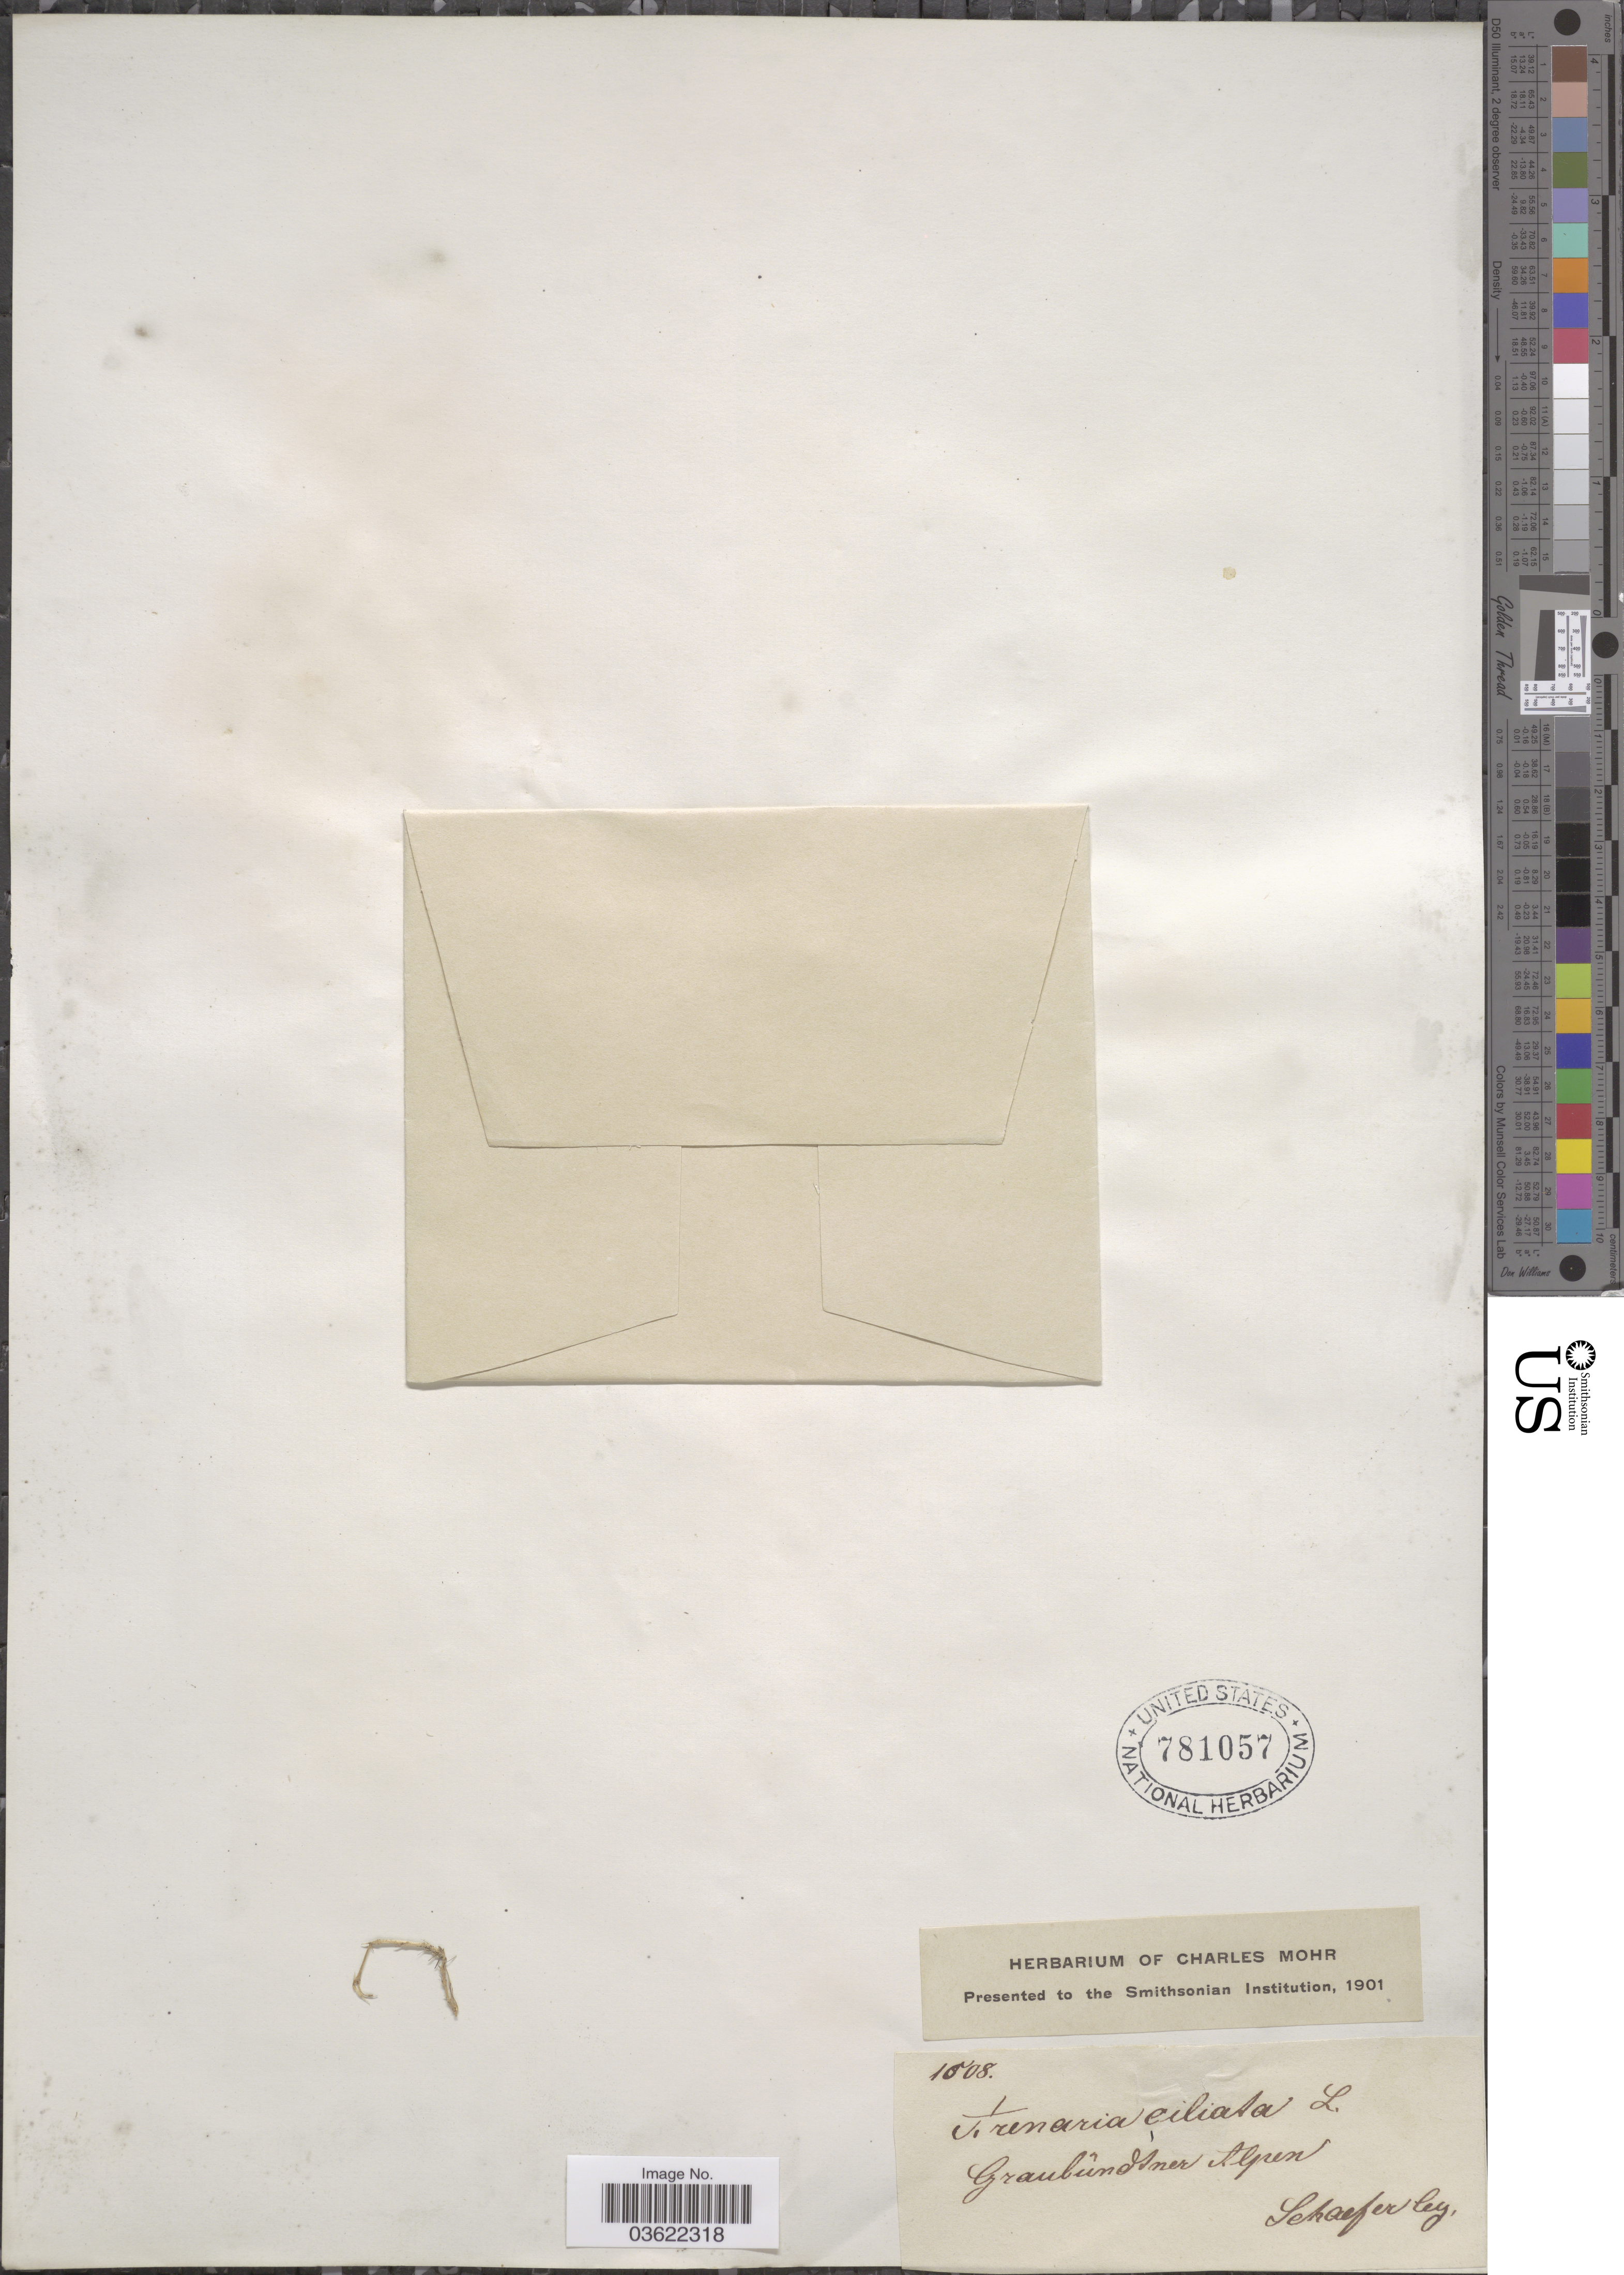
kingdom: Plantae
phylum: Tracheophyta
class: Magnoliopsida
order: Caryophyllales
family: Caryophyllaceae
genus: Arenaria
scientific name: Arenaria ciliata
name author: L.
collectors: Schaefer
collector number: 1008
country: Switzerland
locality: Graubündtner Alpen.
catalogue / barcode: US 781057